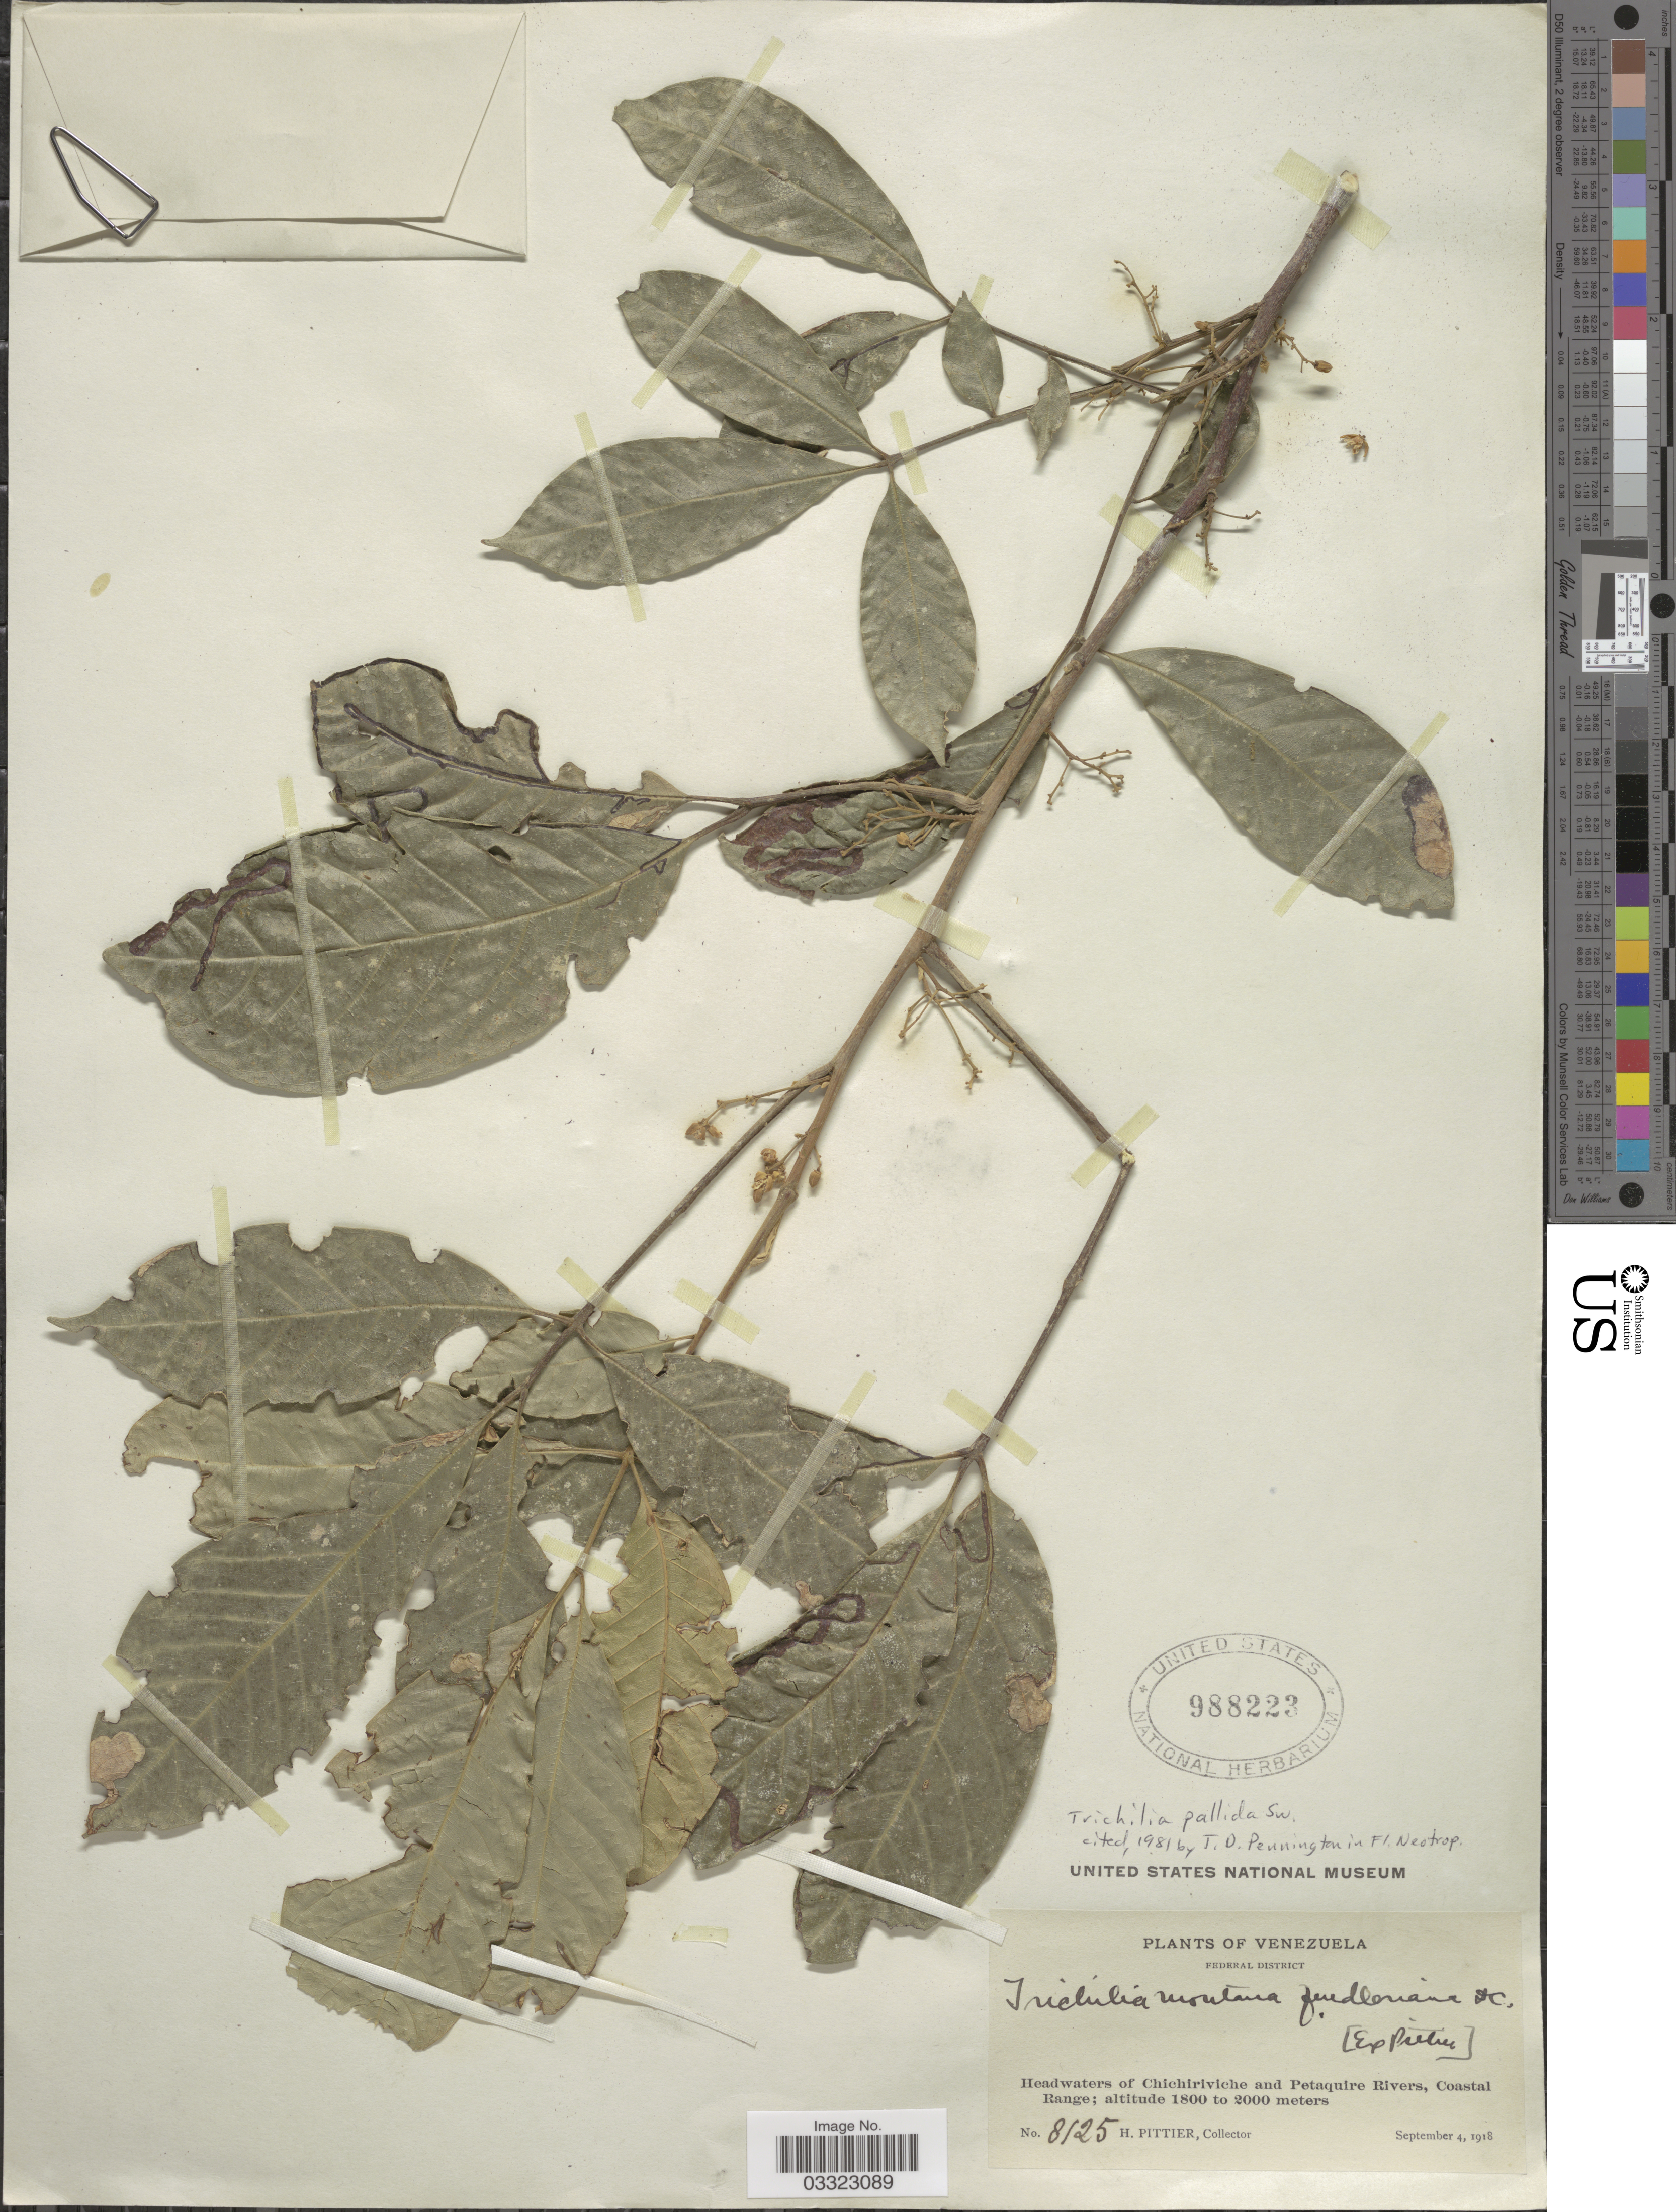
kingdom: Plantae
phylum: Tracheophyta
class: Magnoliopsida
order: Sapindales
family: Meliaceae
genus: Trichilia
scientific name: Trichilia pallida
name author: Sw.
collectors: H. F. Pittier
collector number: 8125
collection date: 1918-09-04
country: Venezuela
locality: Federal District, Headwaters of Chichiriviche and Petaquire Rivers, Coastal Range.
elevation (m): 1800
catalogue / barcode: US 988223